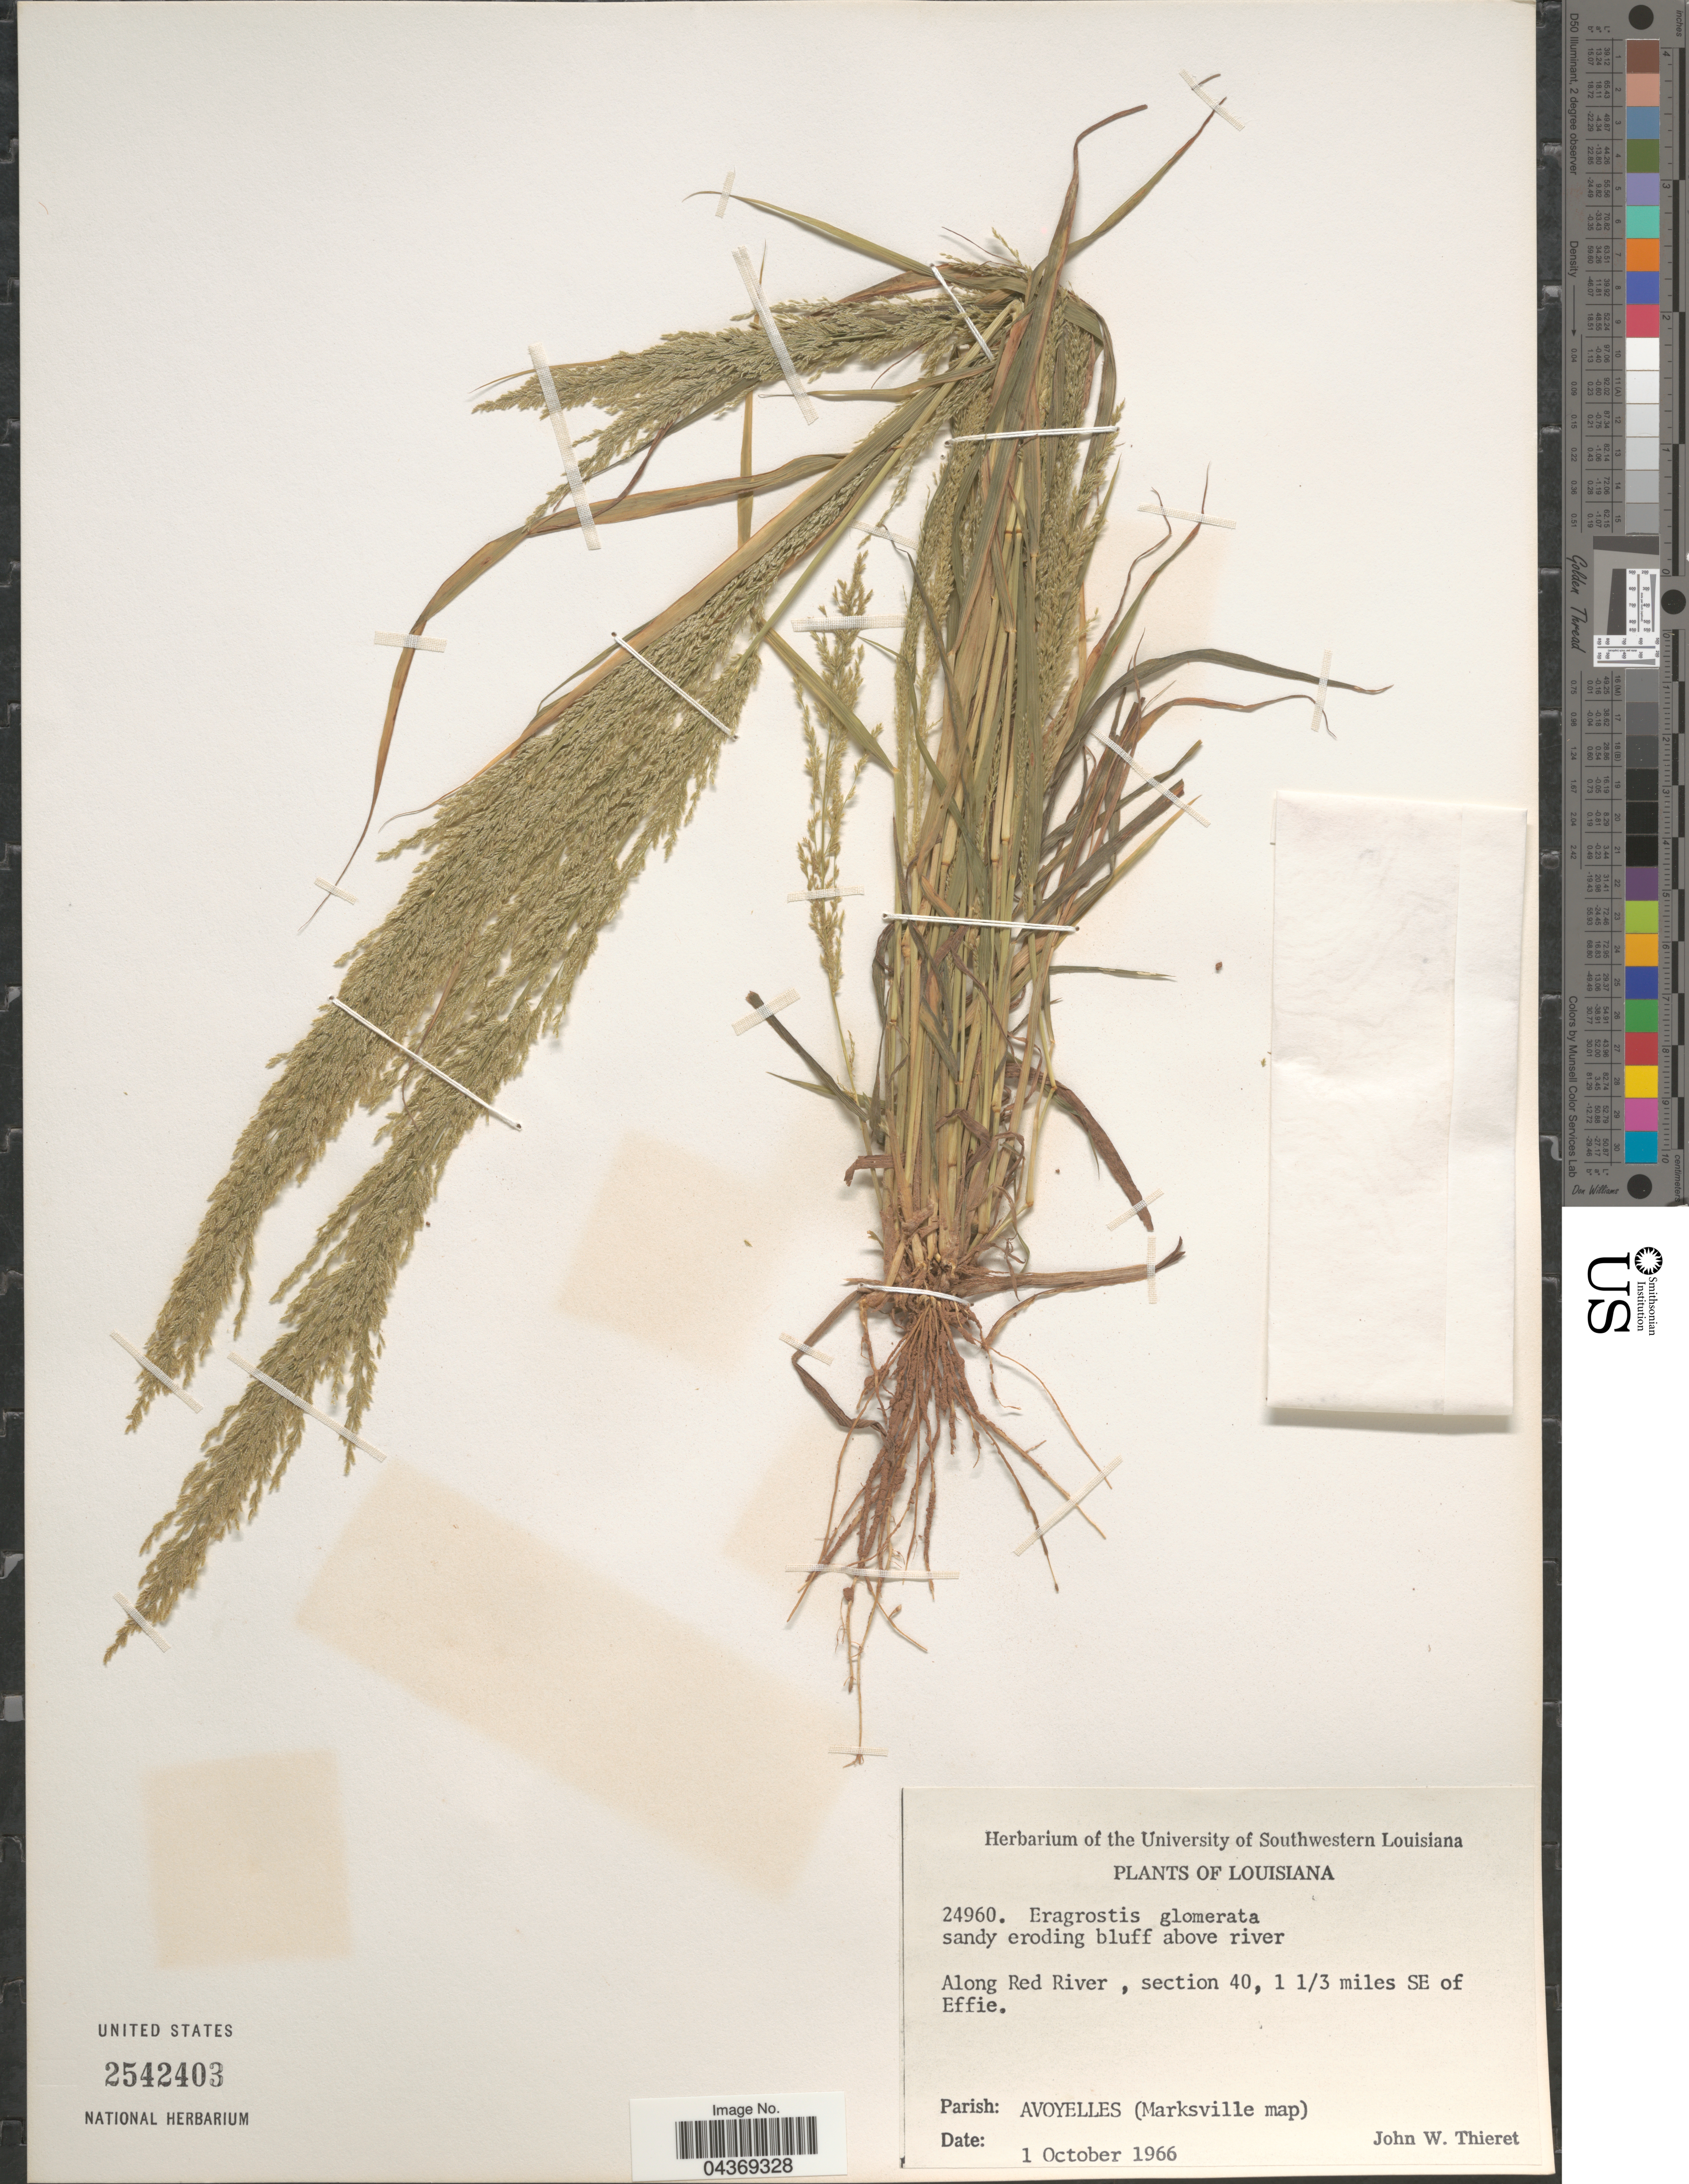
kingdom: Plantae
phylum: Tracheophyta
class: Liliopsida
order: Poales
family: Poaceae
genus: Eragrostis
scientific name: Eragrostis japonica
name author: (Thunb.) Trin.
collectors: J. W. Thieret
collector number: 24960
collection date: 1966-10-01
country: United States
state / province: Louisiana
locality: Along Red River, section 40, 1 1/3 miles SE of Effie. Parish: Avoyelles (Marksville map).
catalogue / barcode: US 2542403